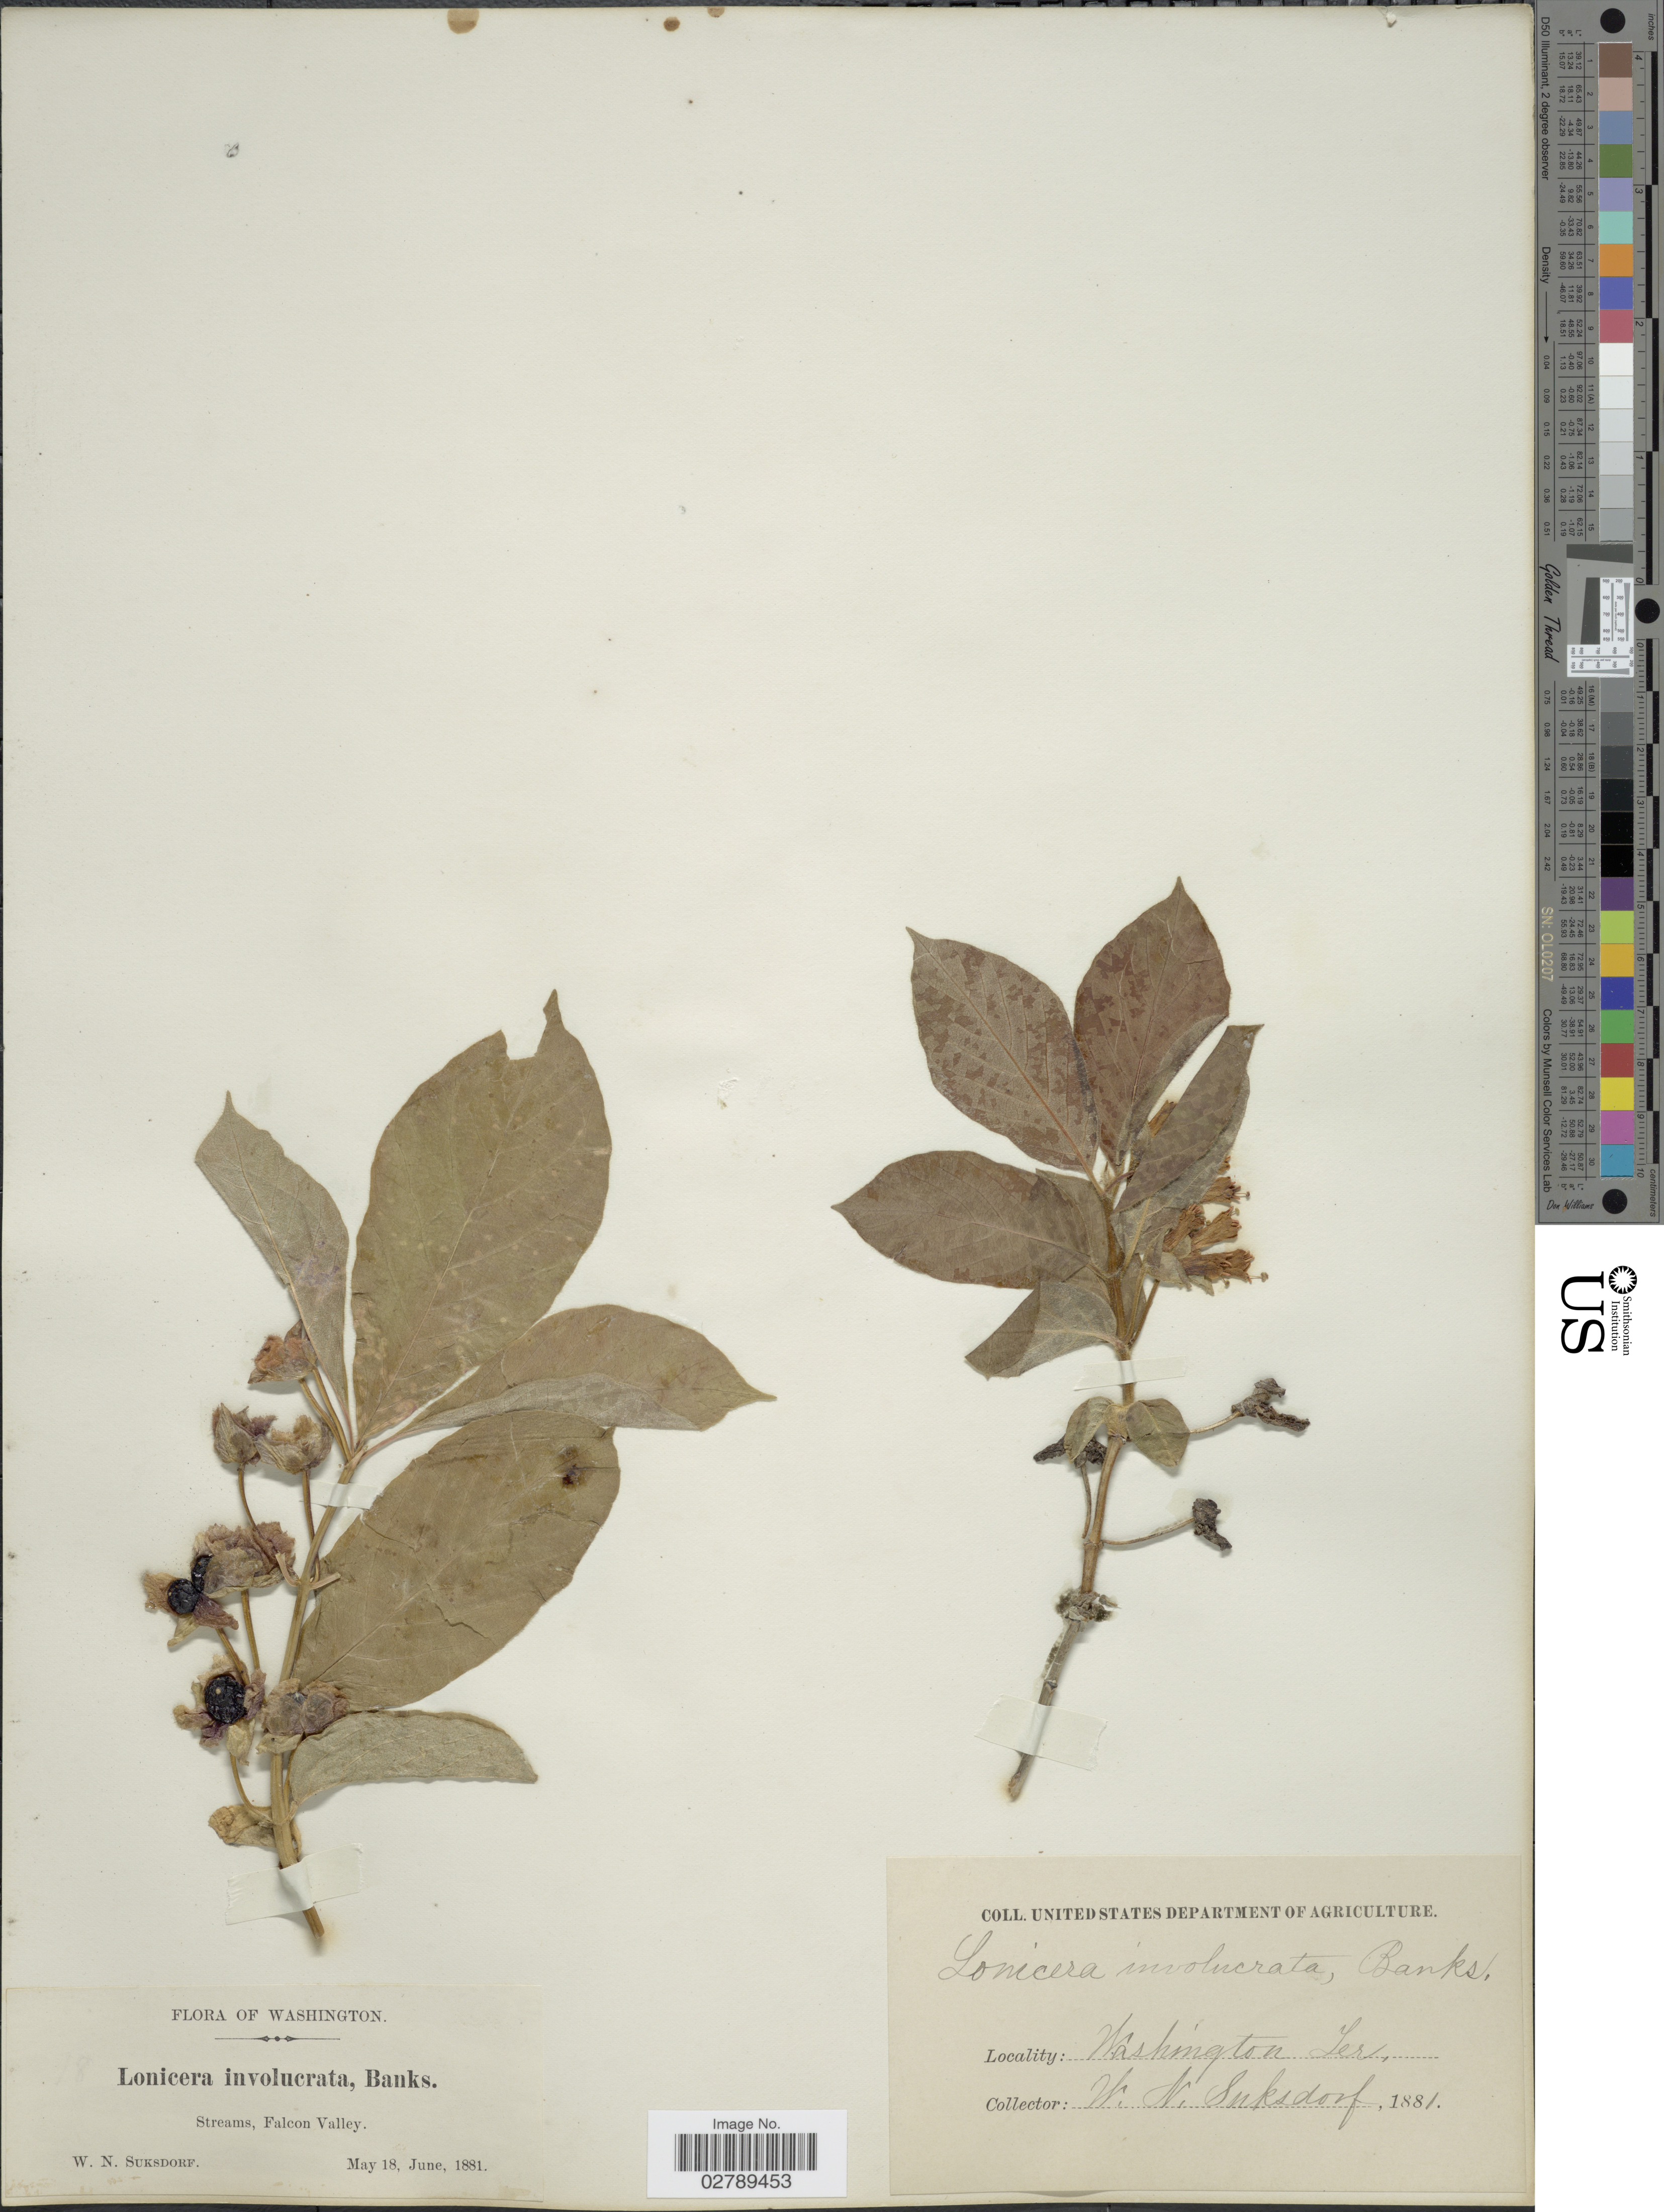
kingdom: Plantae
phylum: Tracheophyta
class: Magnoliopsida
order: Dipsacales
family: Caprifoliaceae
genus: Lonicera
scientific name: Lonicera involucrata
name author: (Richardson) Banks ex Spreng.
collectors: W. N. Suksdorf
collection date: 1881-05-18/1881-06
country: United States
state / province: Washington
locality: Streams, Falcon Valley.